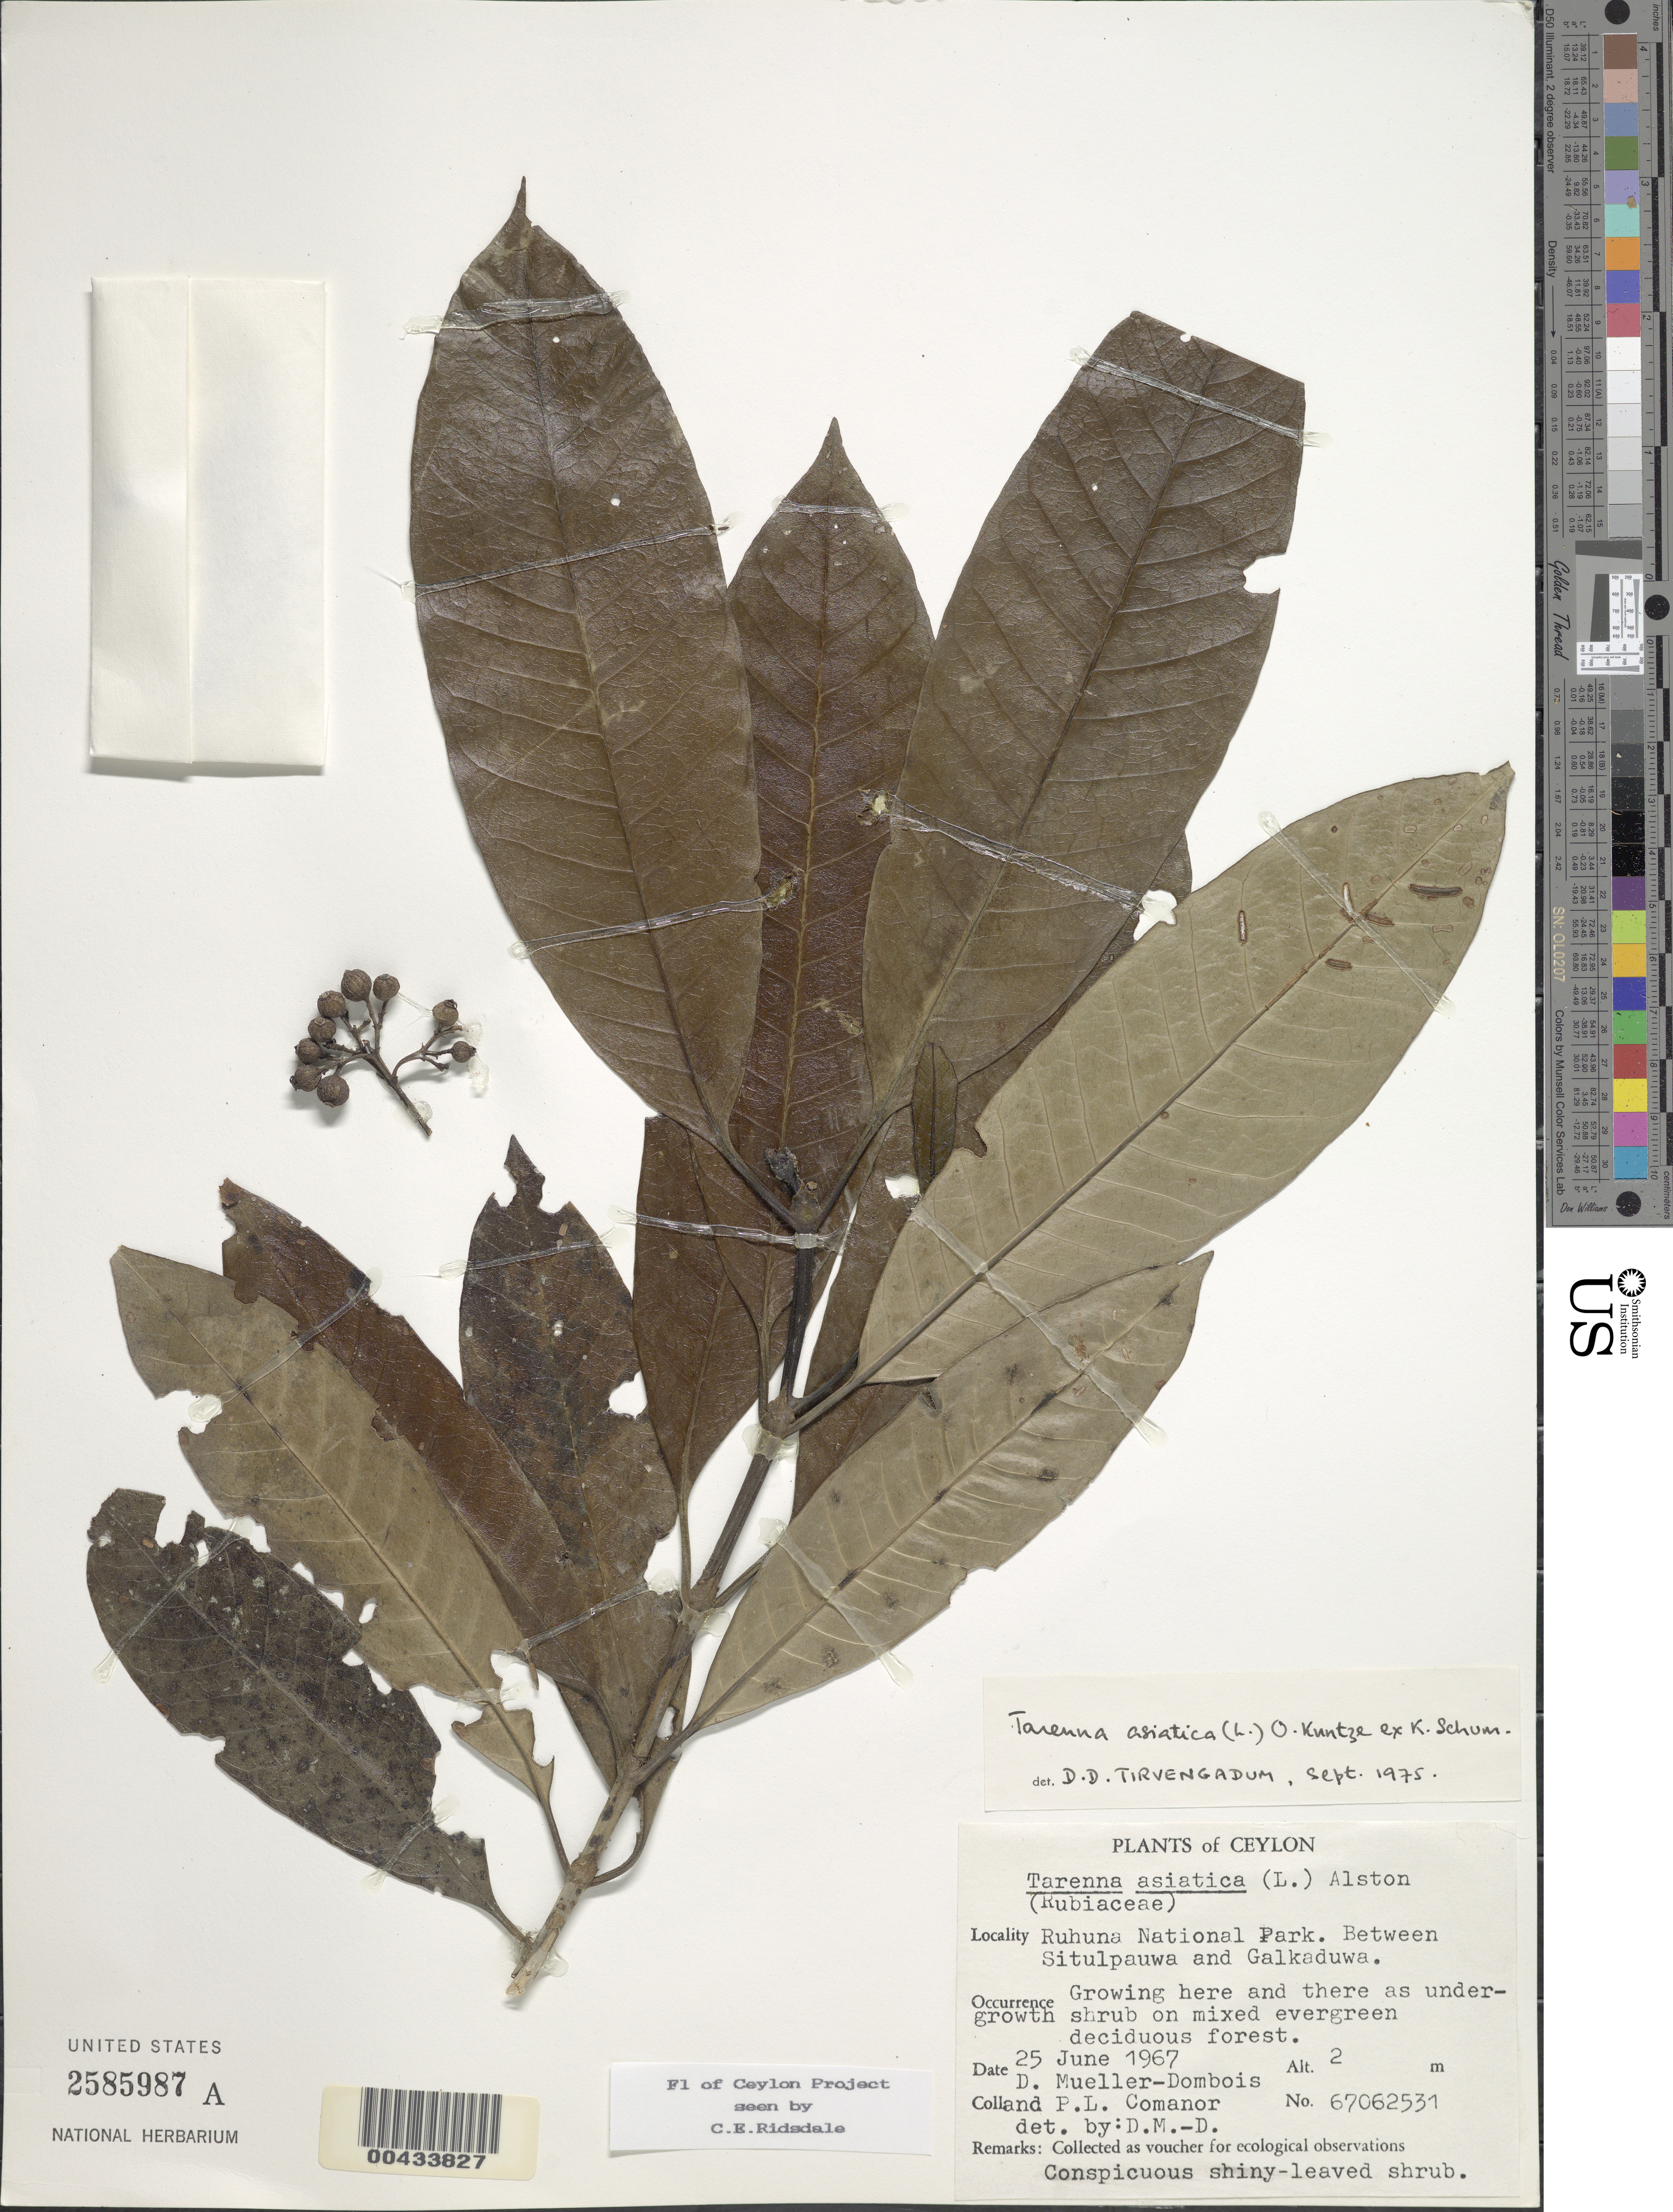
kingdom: Plantae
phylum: Tracheophyta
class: Magnoliopsida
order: Gentianales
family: Rubiaceae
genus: Tarenna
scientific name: Tarenna asiatica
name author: (L.) Kuntze ex K. Schum.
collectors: D. Mueller-Dombois & P. Comanor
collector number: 67062531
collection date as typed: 25 Jun 1967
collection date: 1967-06-25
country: Sri Lanka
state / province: Southern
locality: Ruhuna Natl Park, between Situlpauwa and Galkaduwa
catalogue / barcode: US 2585987A